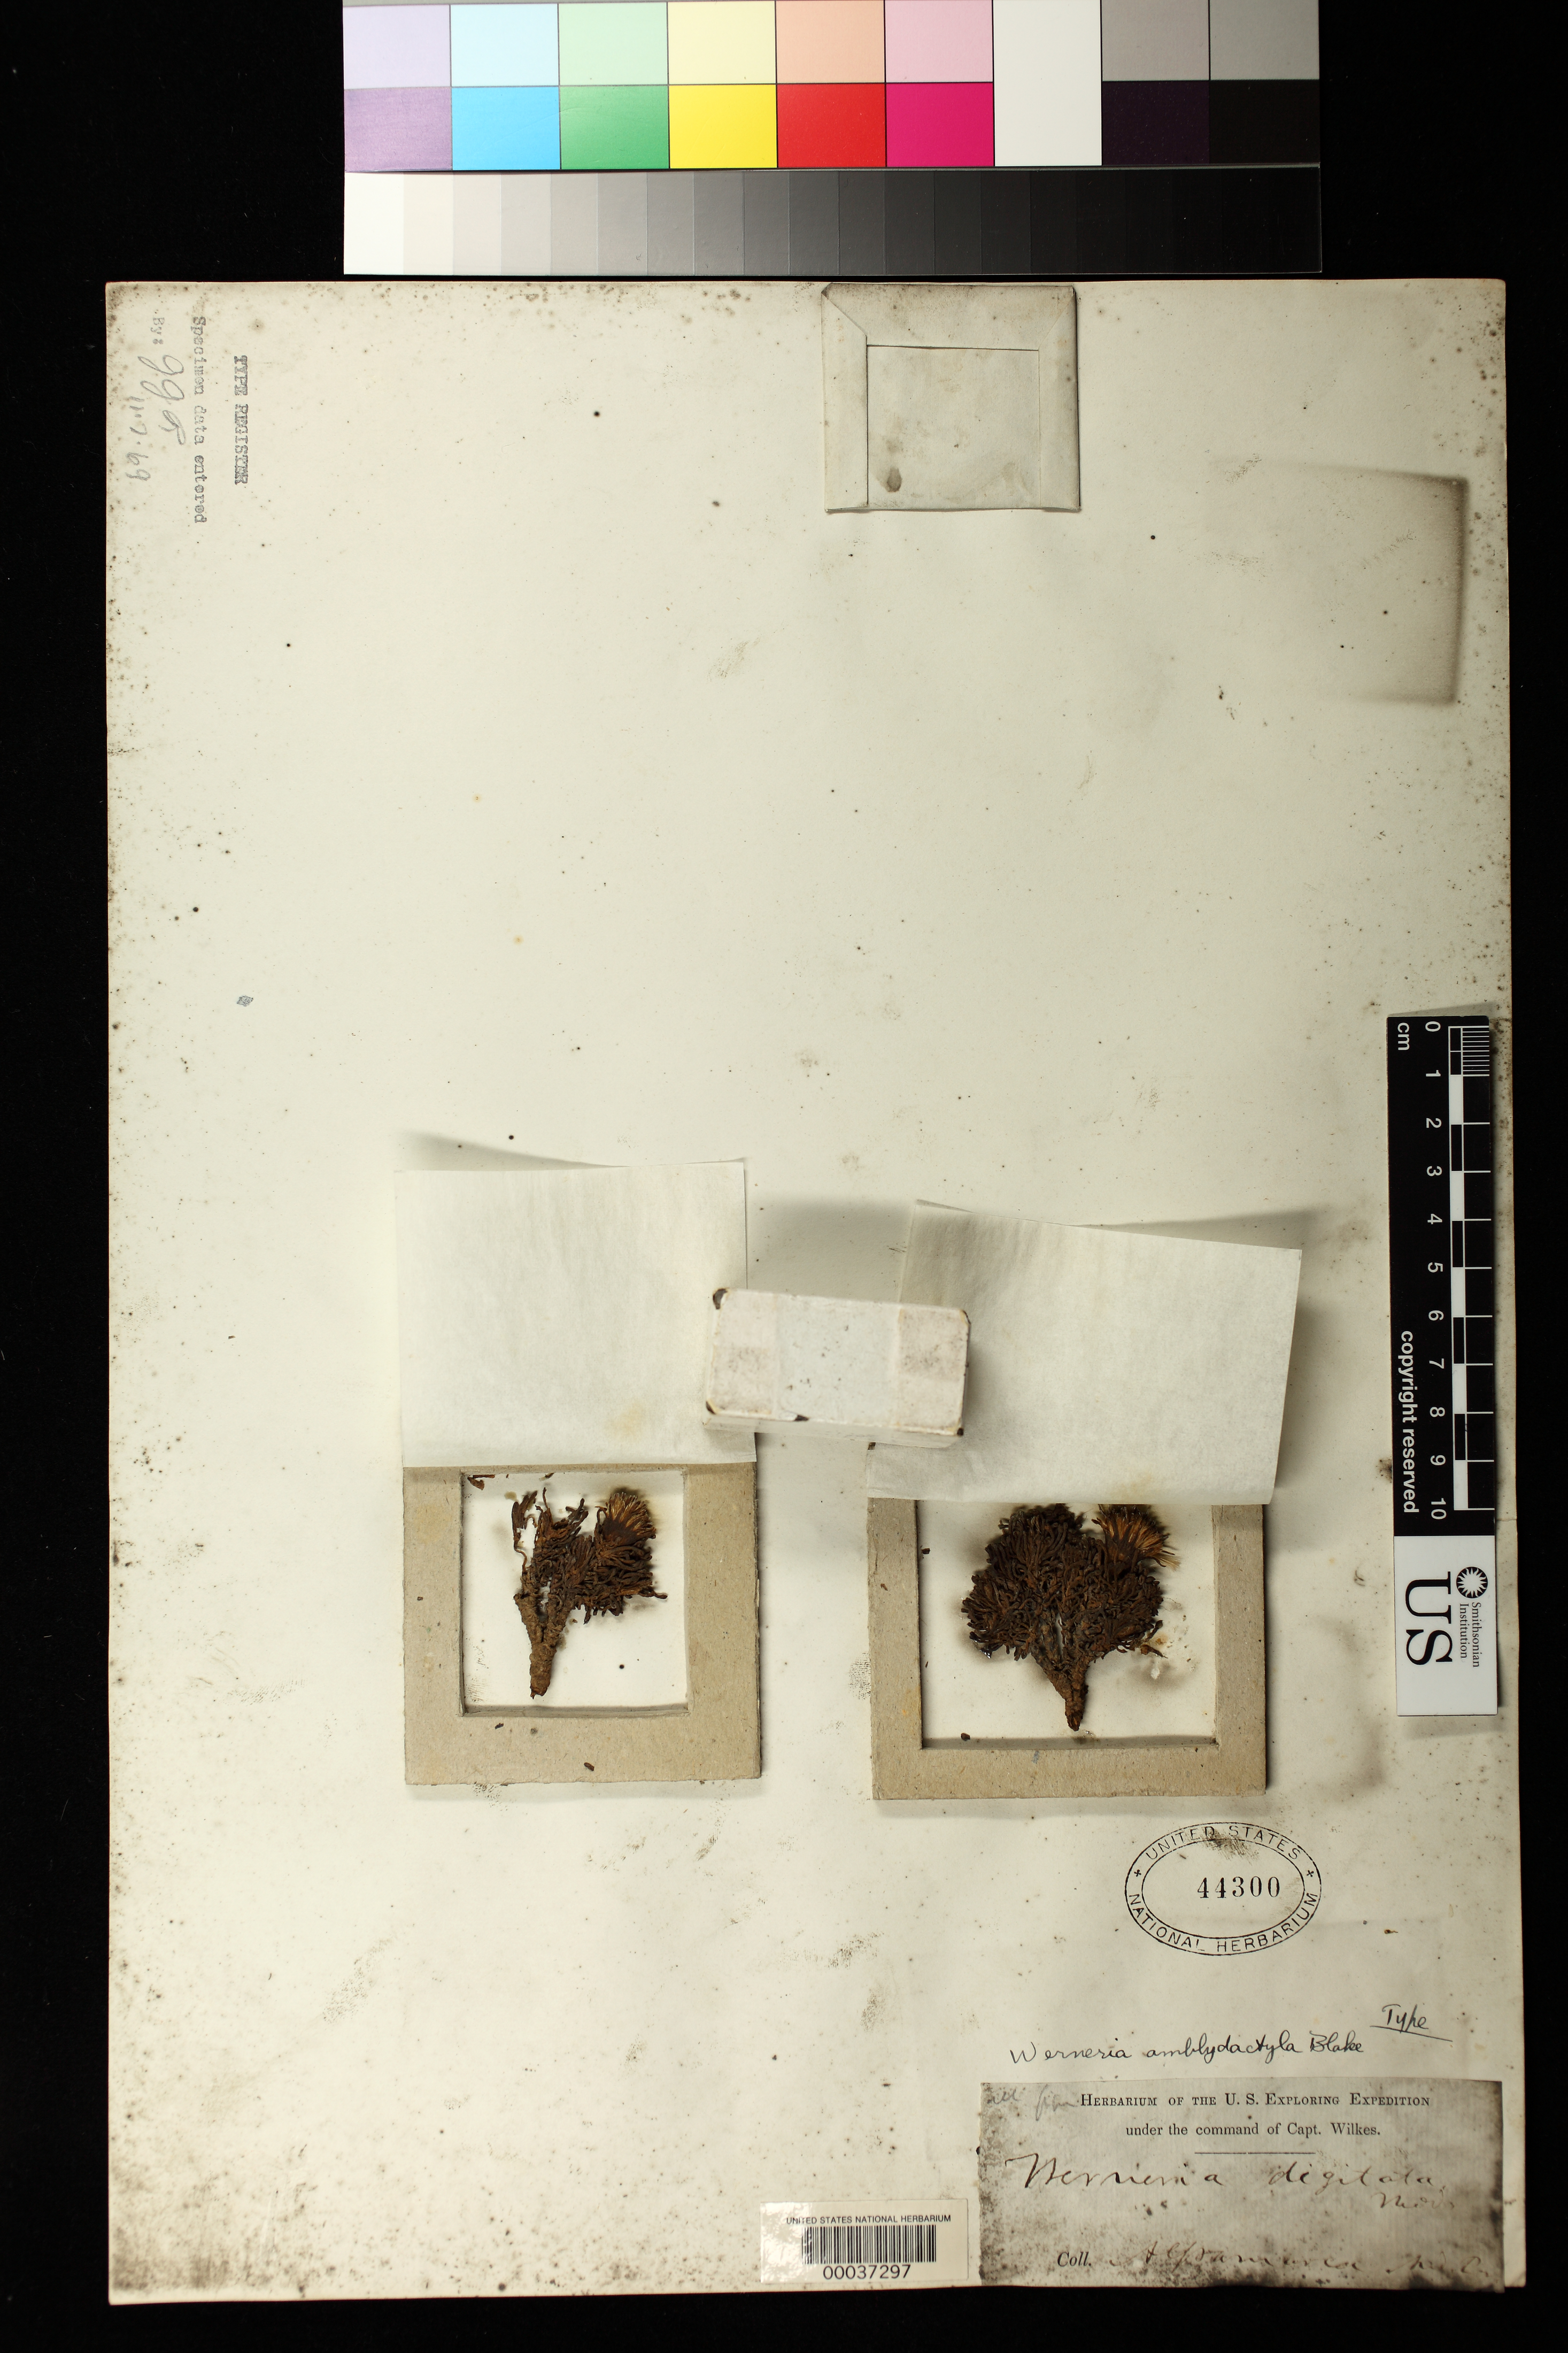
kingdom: Plantae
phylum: Tracheophyta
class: Magnoliopsida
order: Asterales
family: Asteraceae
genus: Werneria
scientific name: Werneria amblydactyla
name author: S.F. Blake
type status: Holotype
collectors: Wilkes Explor. Exped.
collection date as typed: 1838 to -- --- 1842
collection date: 1838/1842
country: Peru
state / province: Pasco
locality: Alpamarca, Andes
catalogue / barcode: US 44300